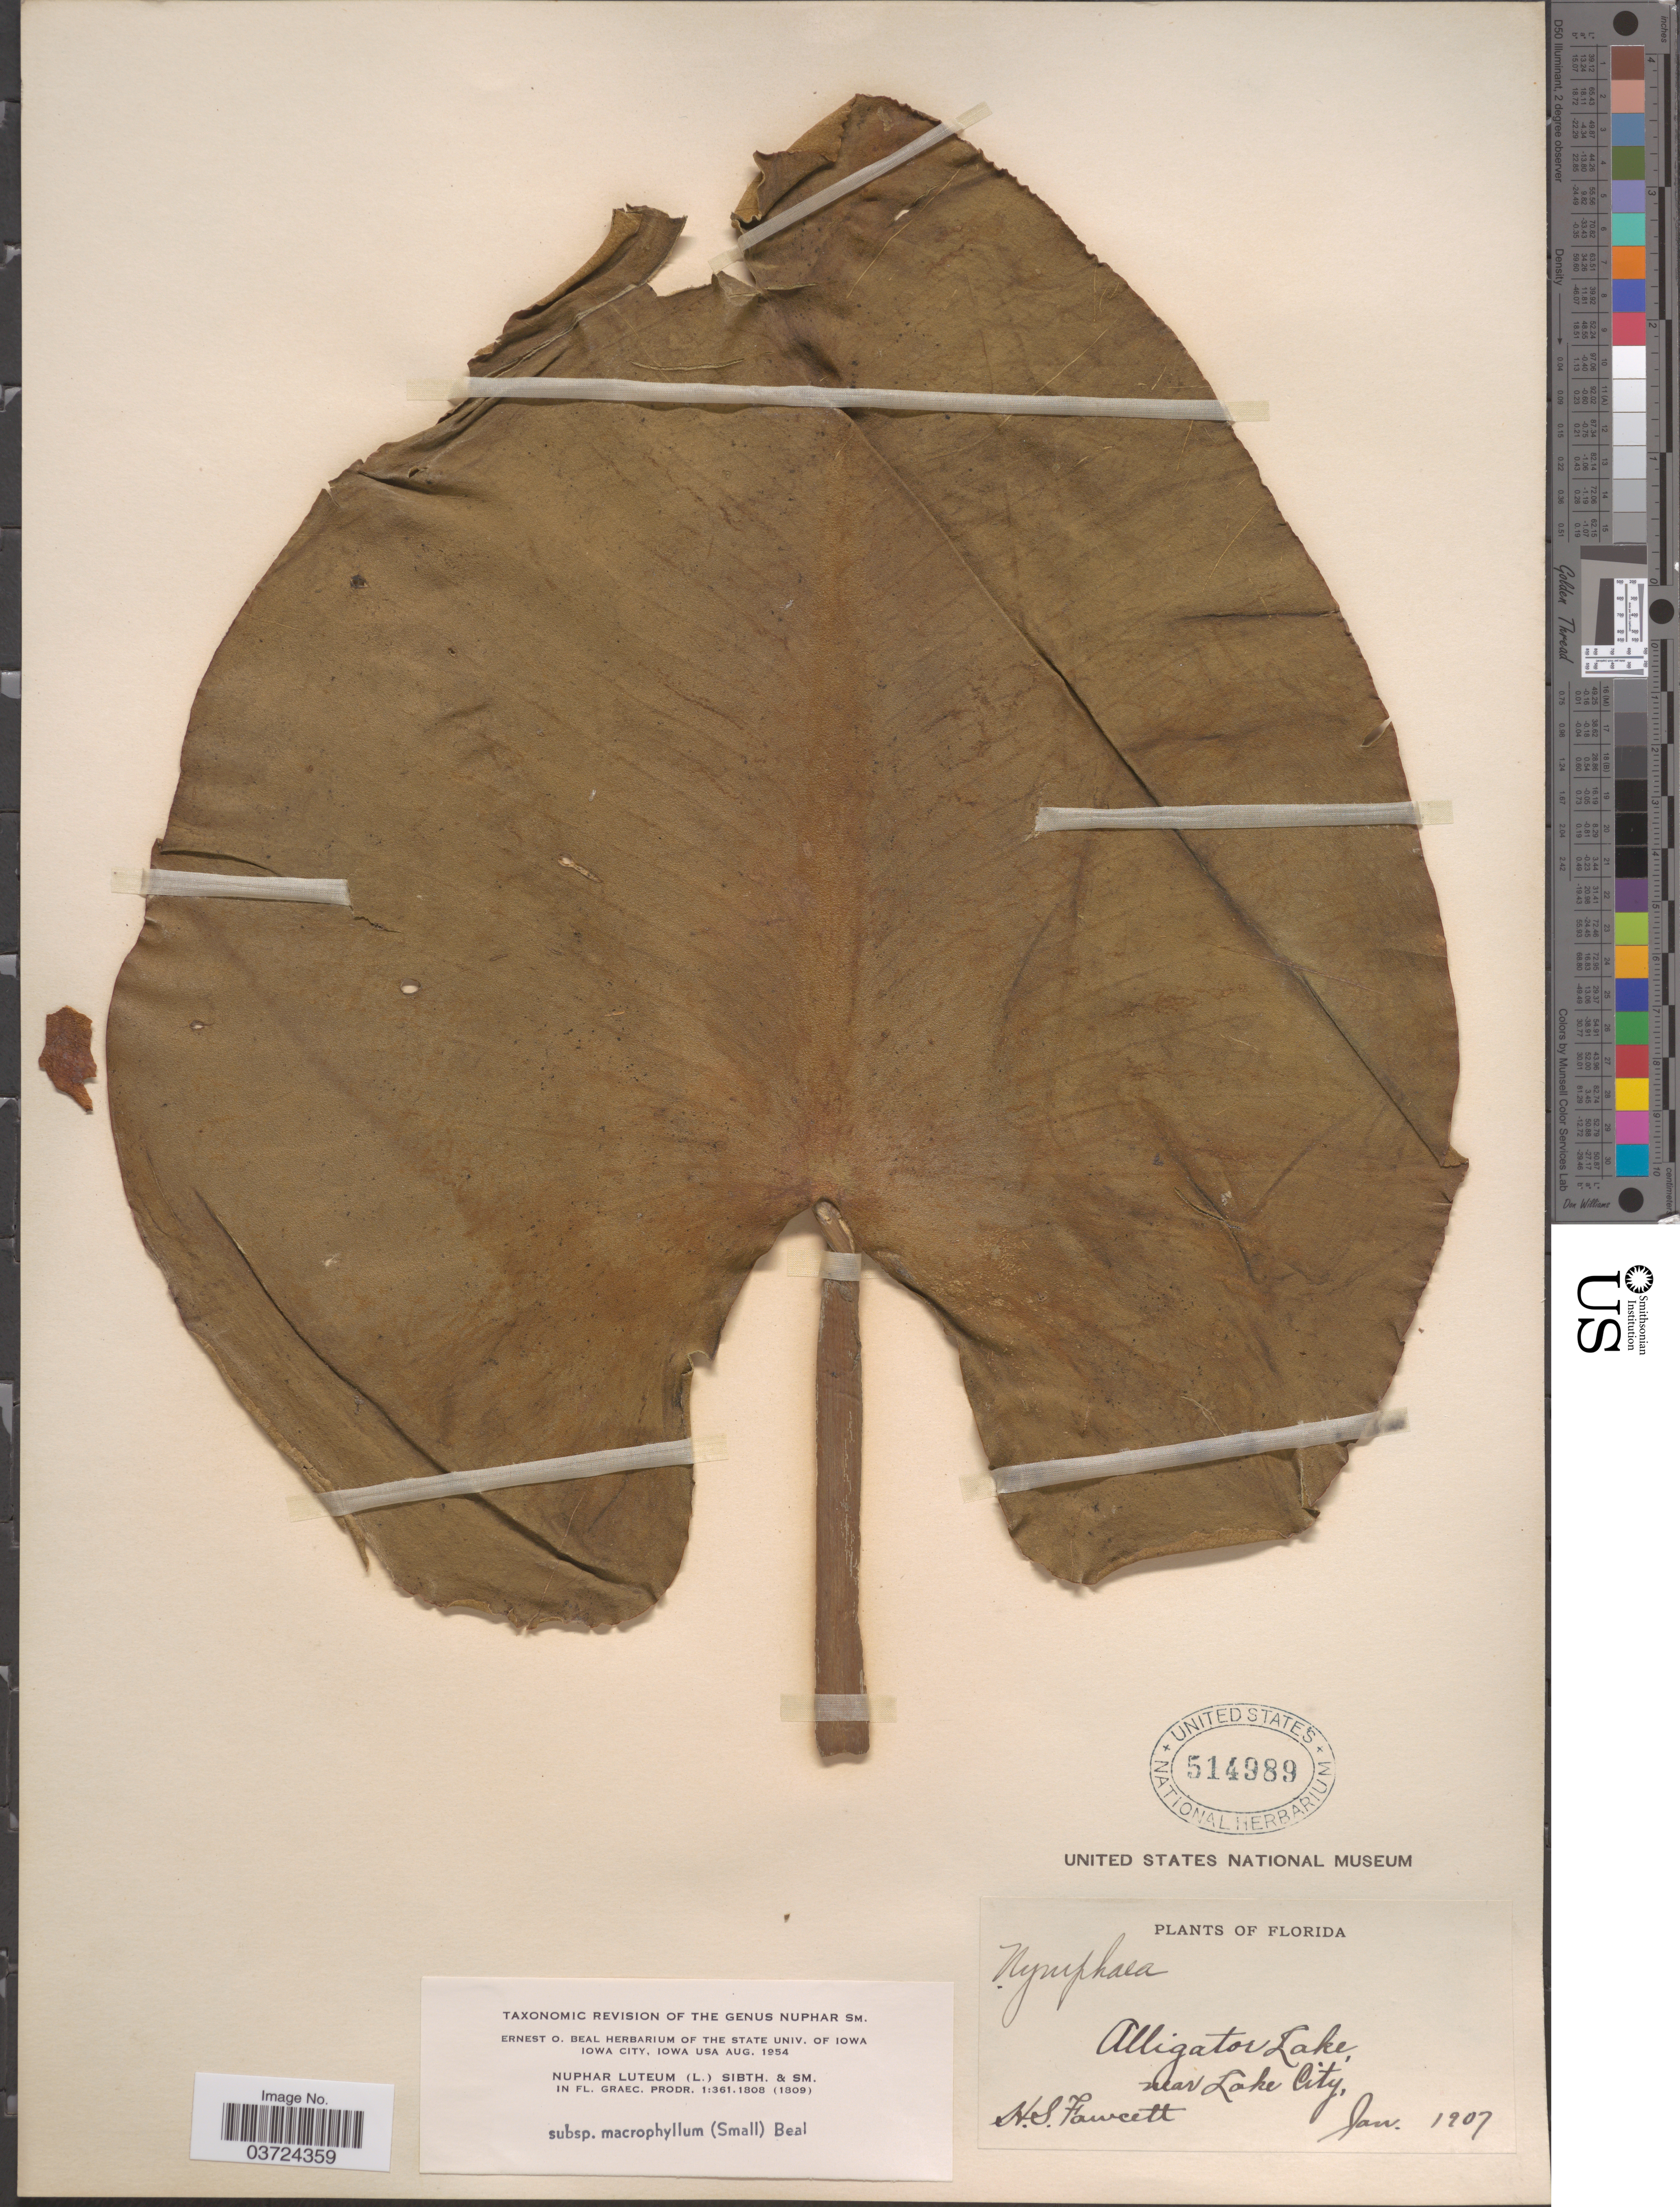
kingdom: Plantae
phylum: Tracheophyta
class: Magnoliopsida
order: Nymphaeales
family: Nymphaeaceae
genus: Nuphar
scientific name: Nuphar advena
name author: (Aiton) W.T. Aiton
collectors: H. Fawcett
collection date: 1907-01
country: United States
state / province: Florida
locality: Alligator Lake, near Lake City.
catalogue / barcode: US 514989